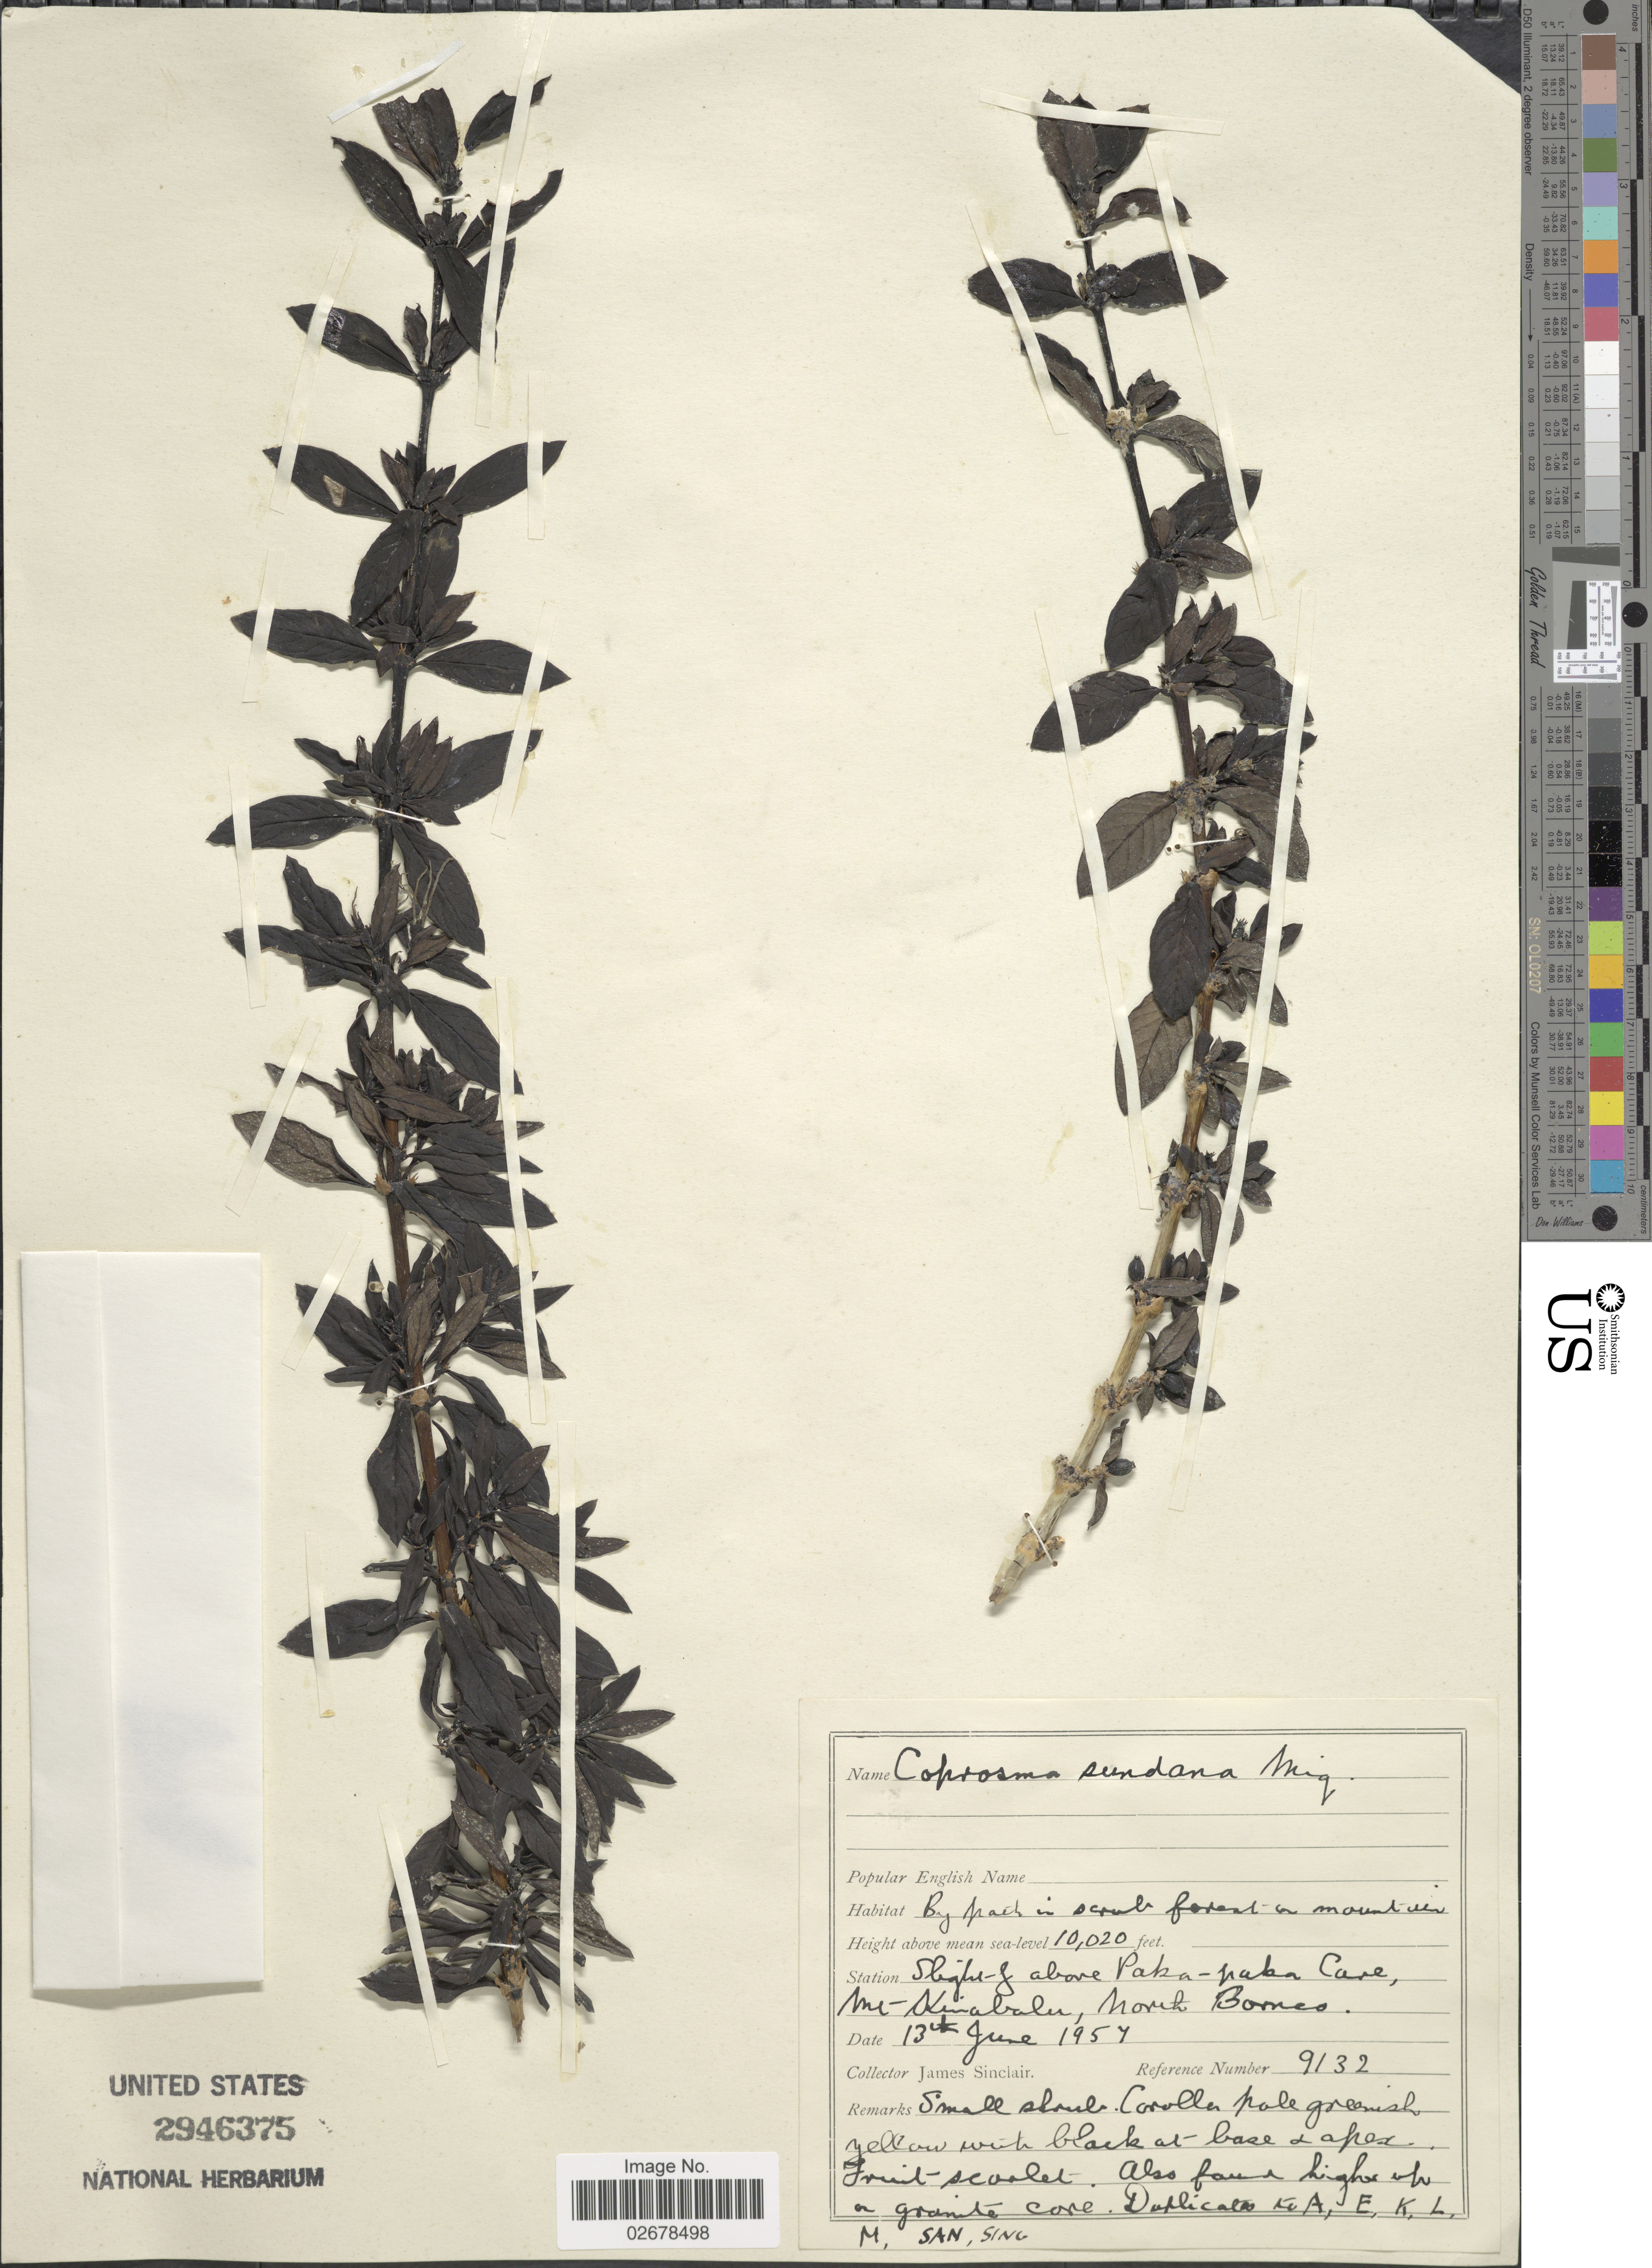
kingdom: Plantae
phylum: Tracheophyta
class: Magnoliopsida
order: Gentianales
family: Rubiaceae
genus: Coprosma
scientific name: Coprosma sundana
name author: Miq.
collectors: J. Sinclair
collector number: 9132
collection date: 1957-06-13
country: Malaysia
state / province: Sabah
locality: Slightly above Paka-paka Cave, Mt. Kinabalu, North Borneo.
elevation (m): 311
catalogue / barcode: US 2946375